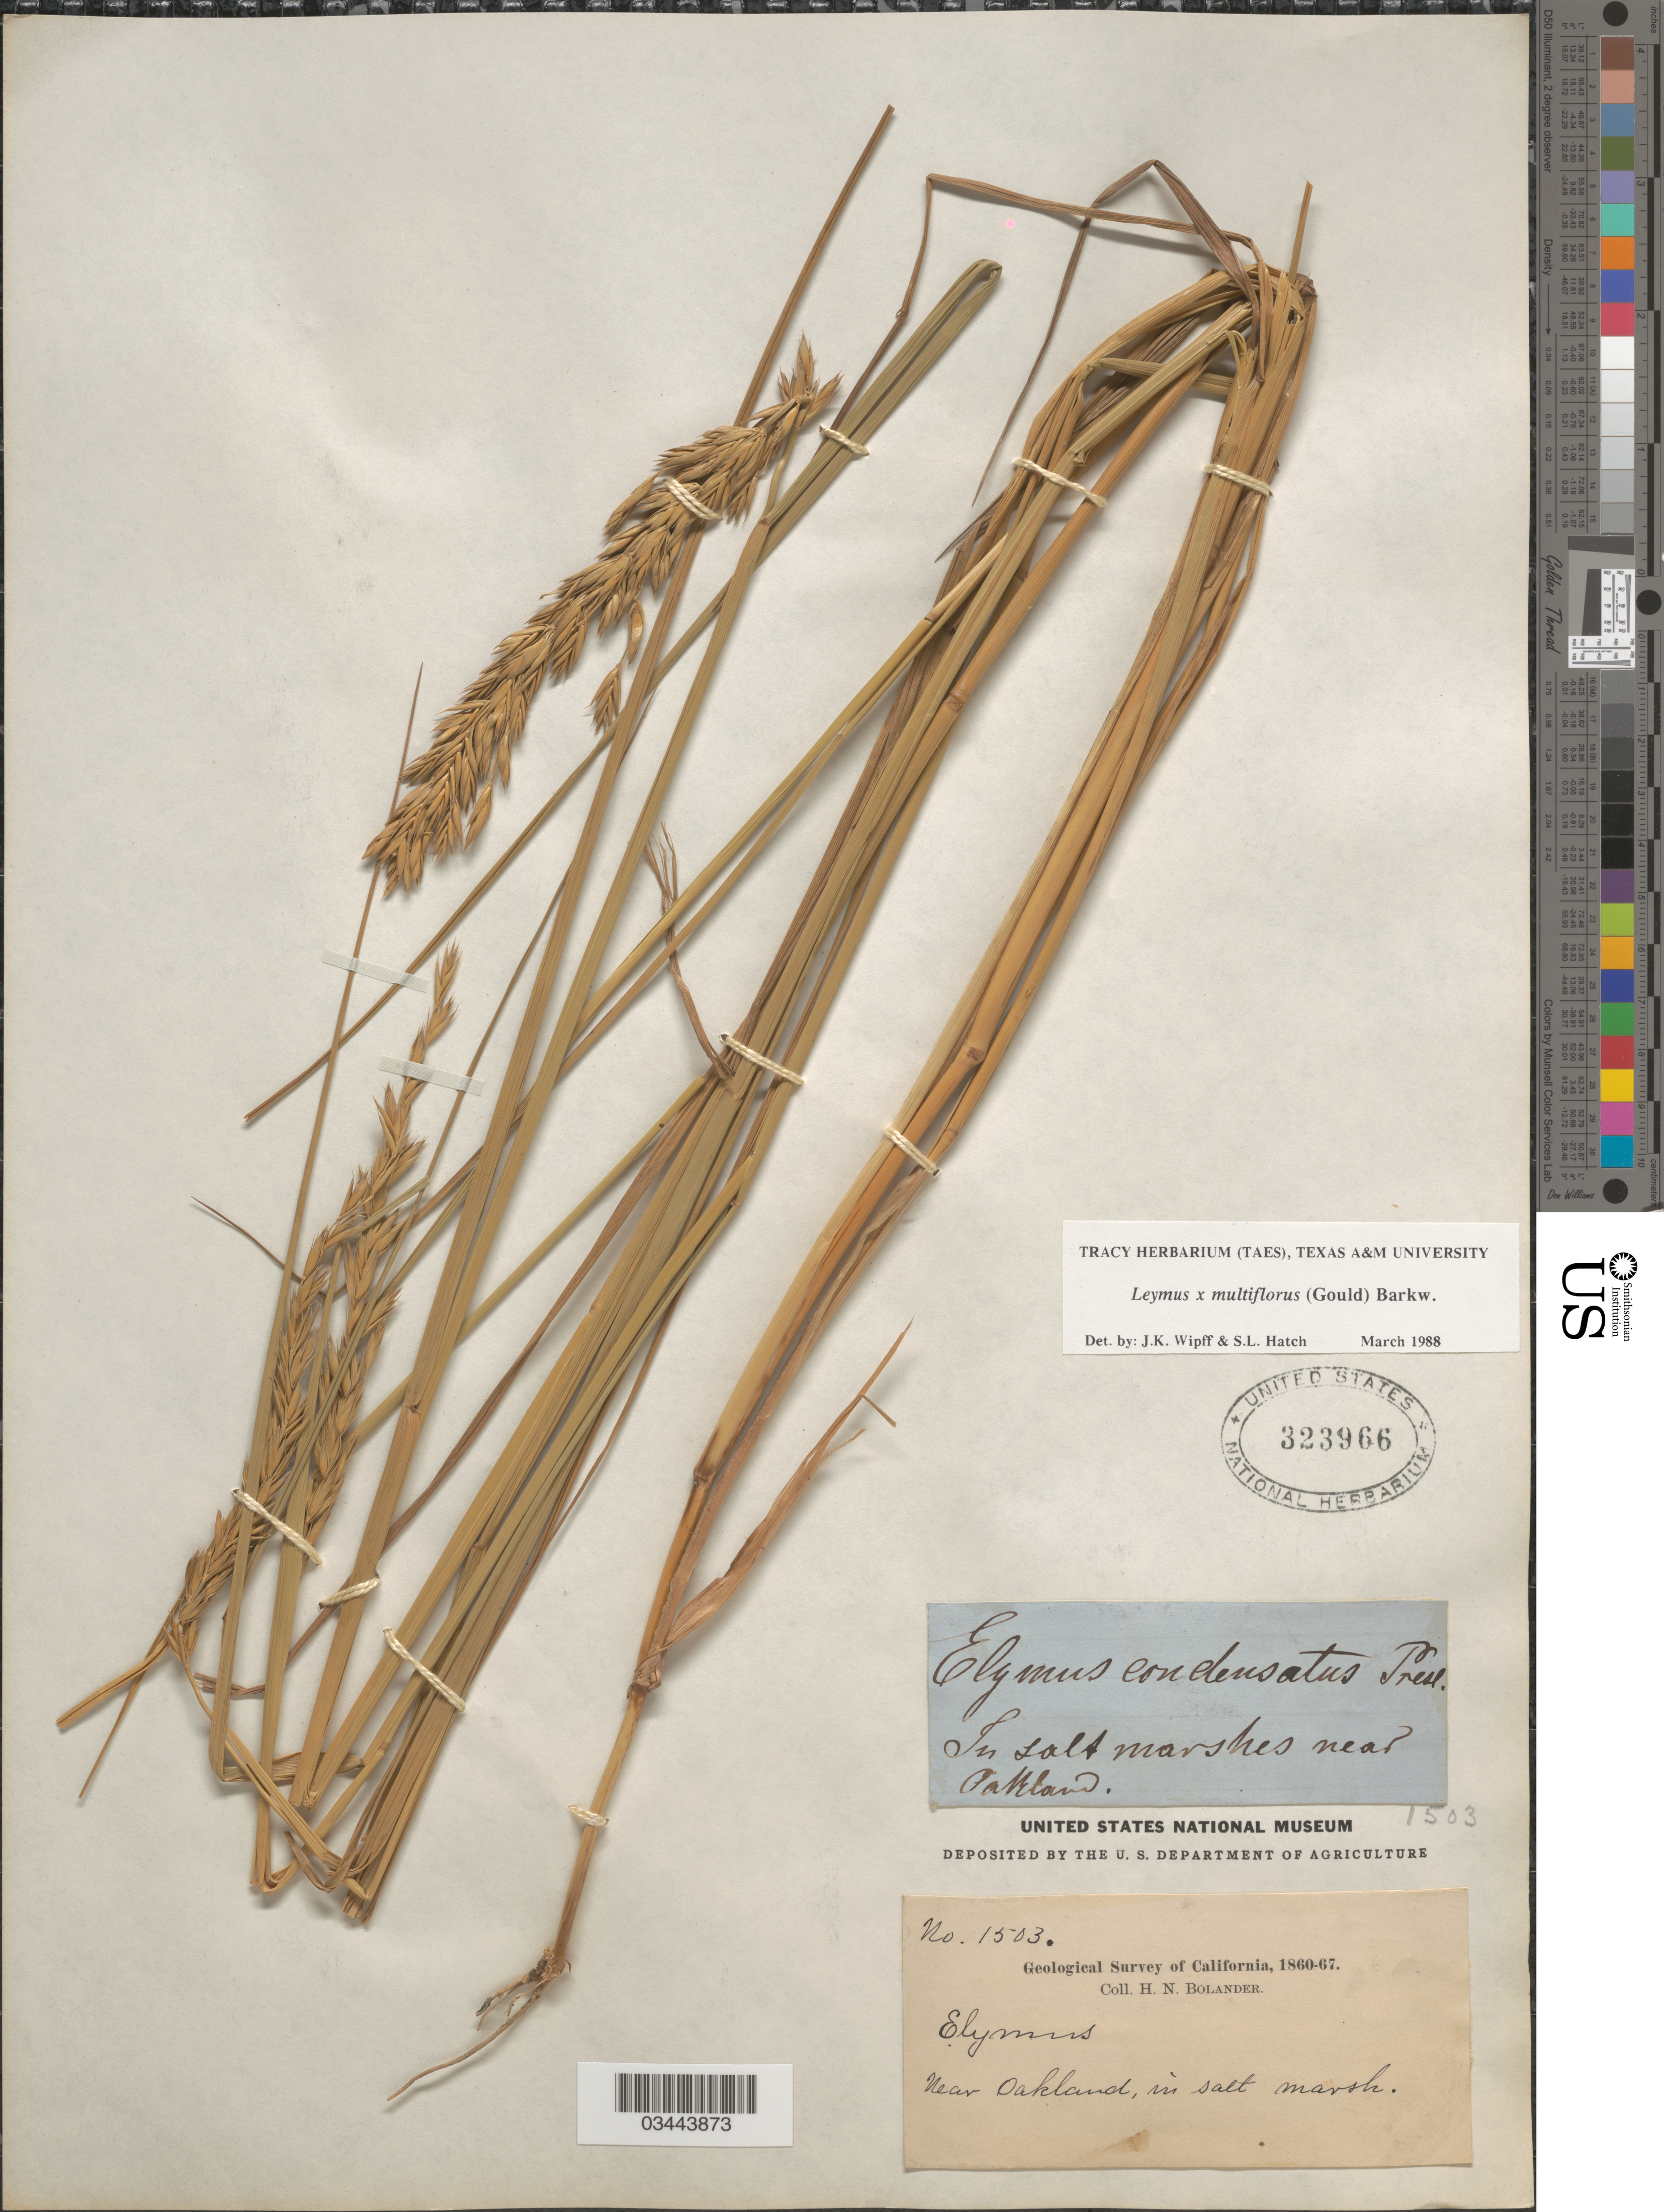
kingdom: Plantae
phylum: Tracheophyta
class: Liliopsida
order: Poales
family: Poaceae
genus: Leymus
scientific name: Leymus x multiflorus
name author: (Gould) Barkworth & R.J. Atkins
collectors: H. Bolander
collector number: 1503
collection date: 1860/1867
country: United States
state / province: California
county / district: Alameda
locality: Geological Survey of California, 1860-67. Near Oakland, in salt marsh.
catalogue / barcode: US 323966